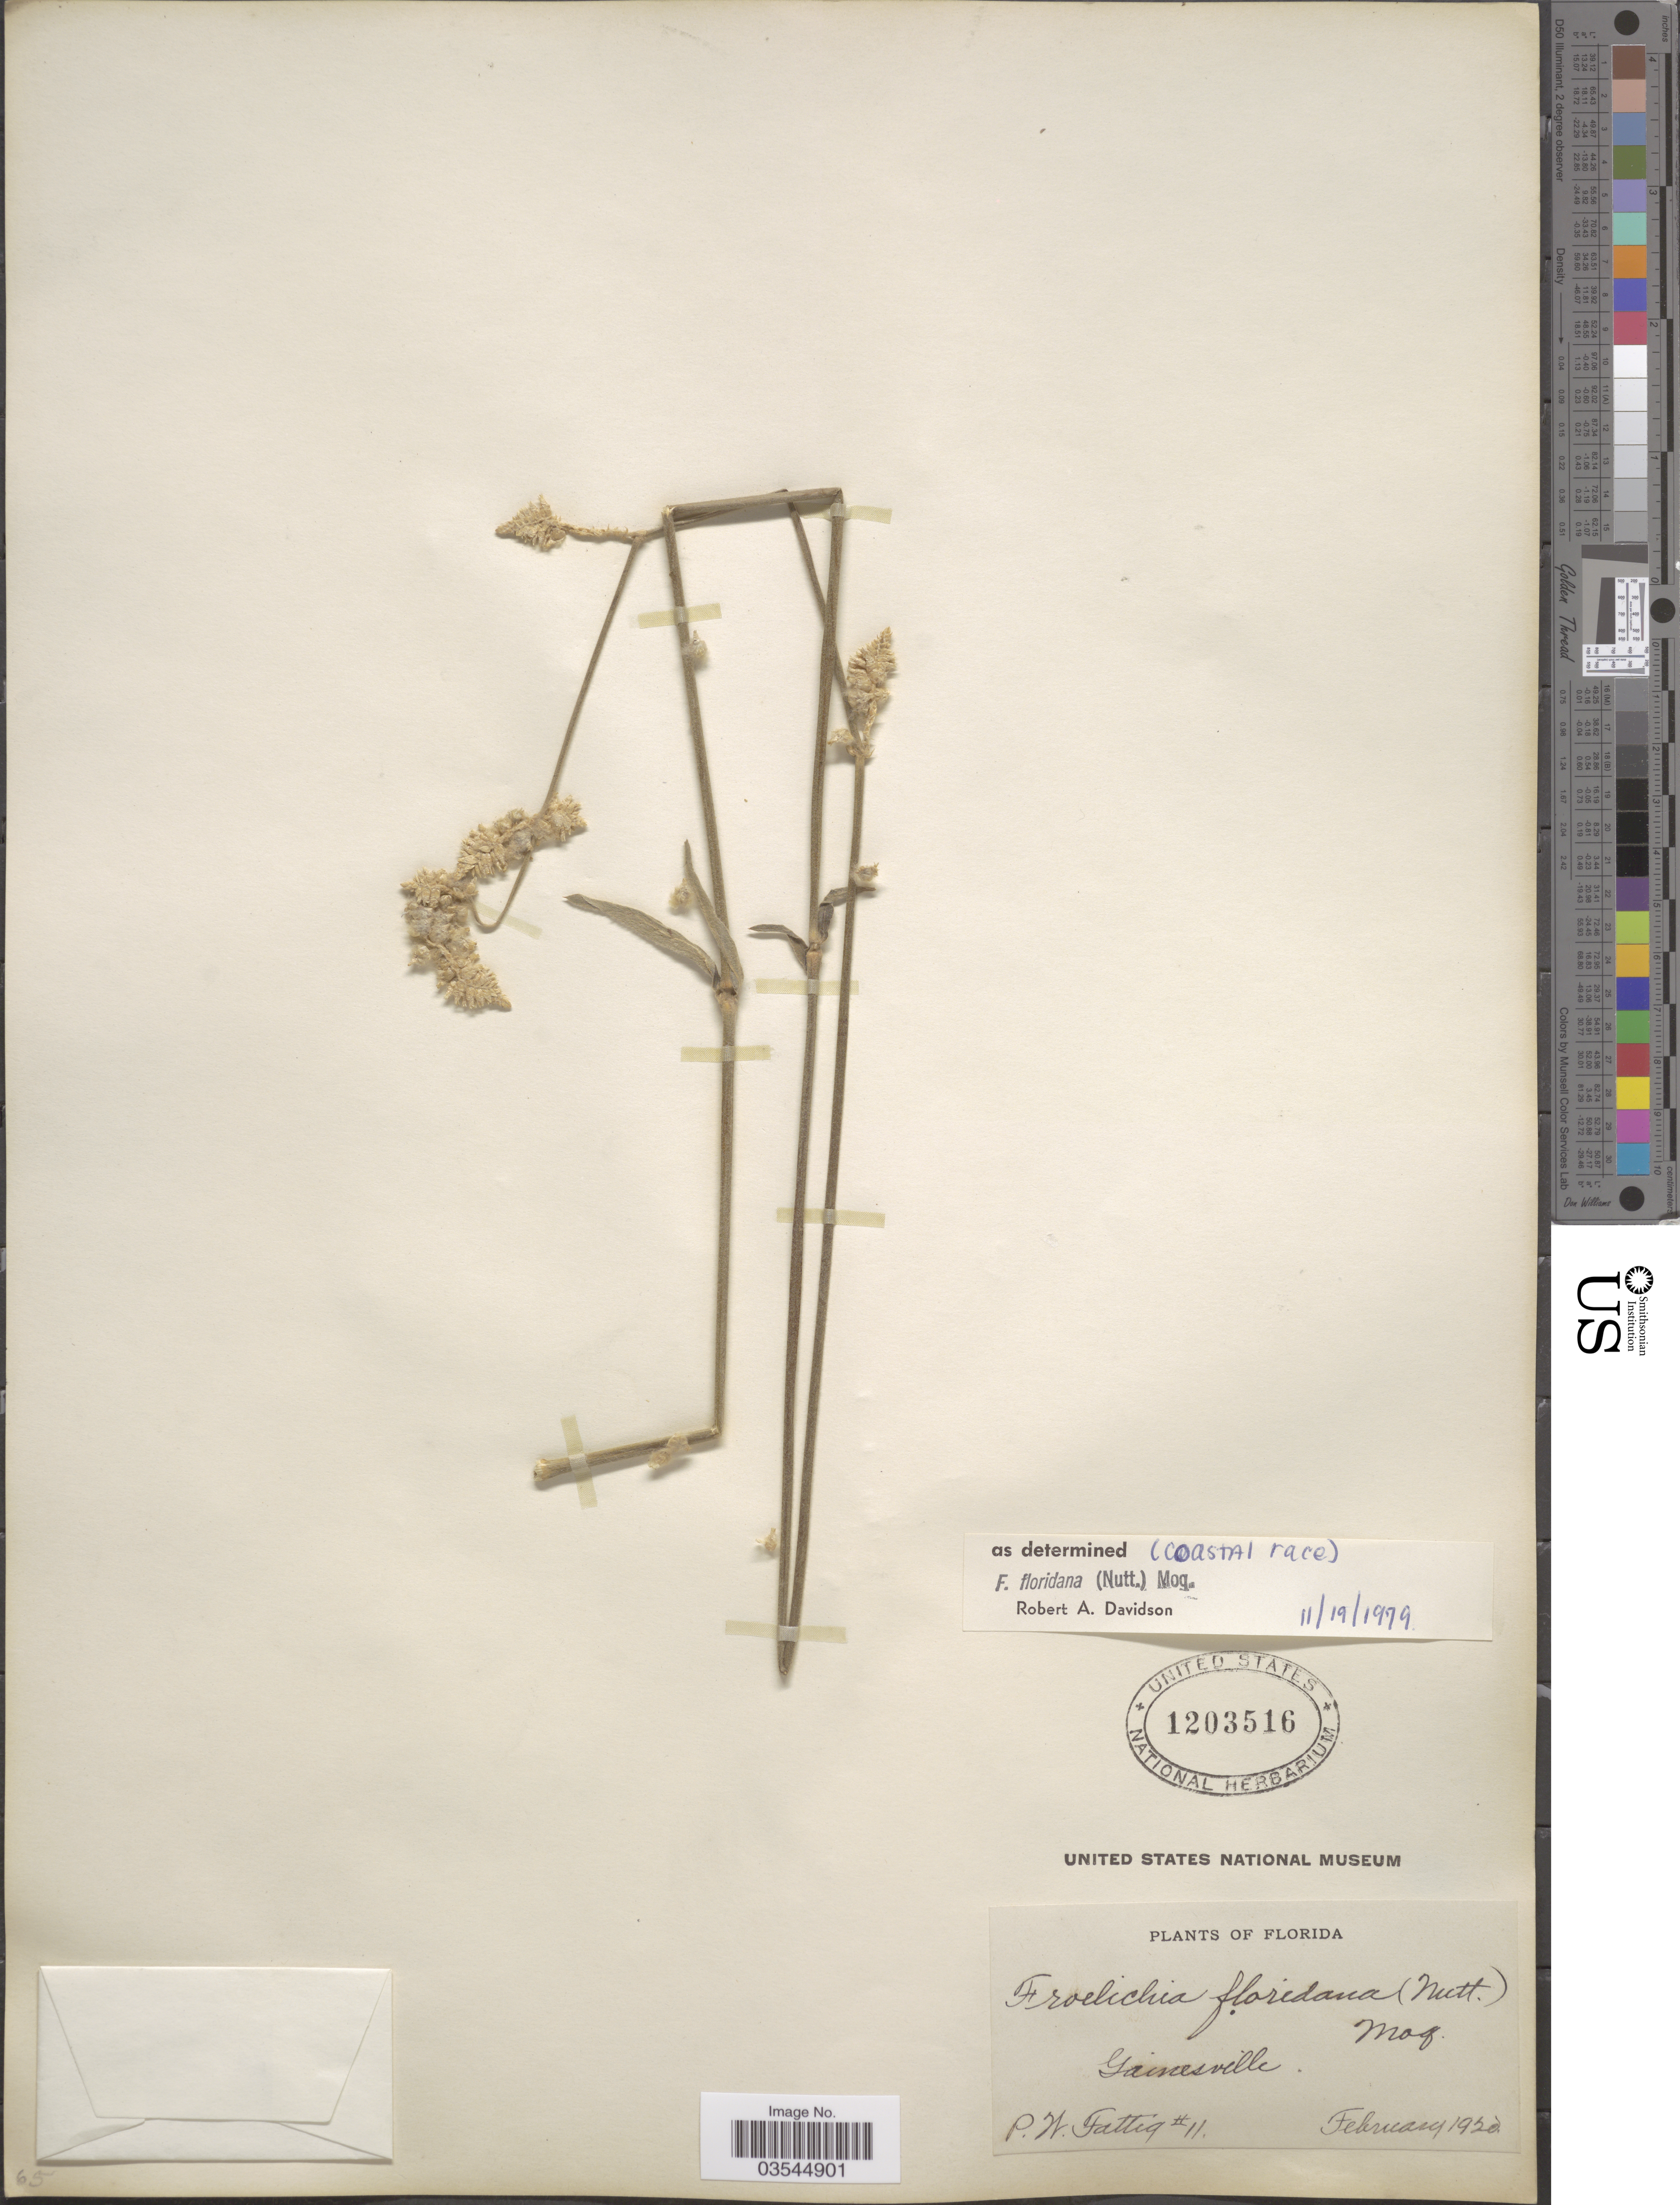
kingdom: Plantae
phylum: Tracheophyta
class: Magnoliopsida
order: Caryophyllales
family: Amaranthaceae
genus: Froelichia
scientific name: Froelichia floridana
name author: (Nutt.) Moq.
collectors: P. Fattig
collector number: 11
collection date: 1920-02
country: United States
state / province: Florida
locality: Gainesville.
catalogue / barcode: US 1203516